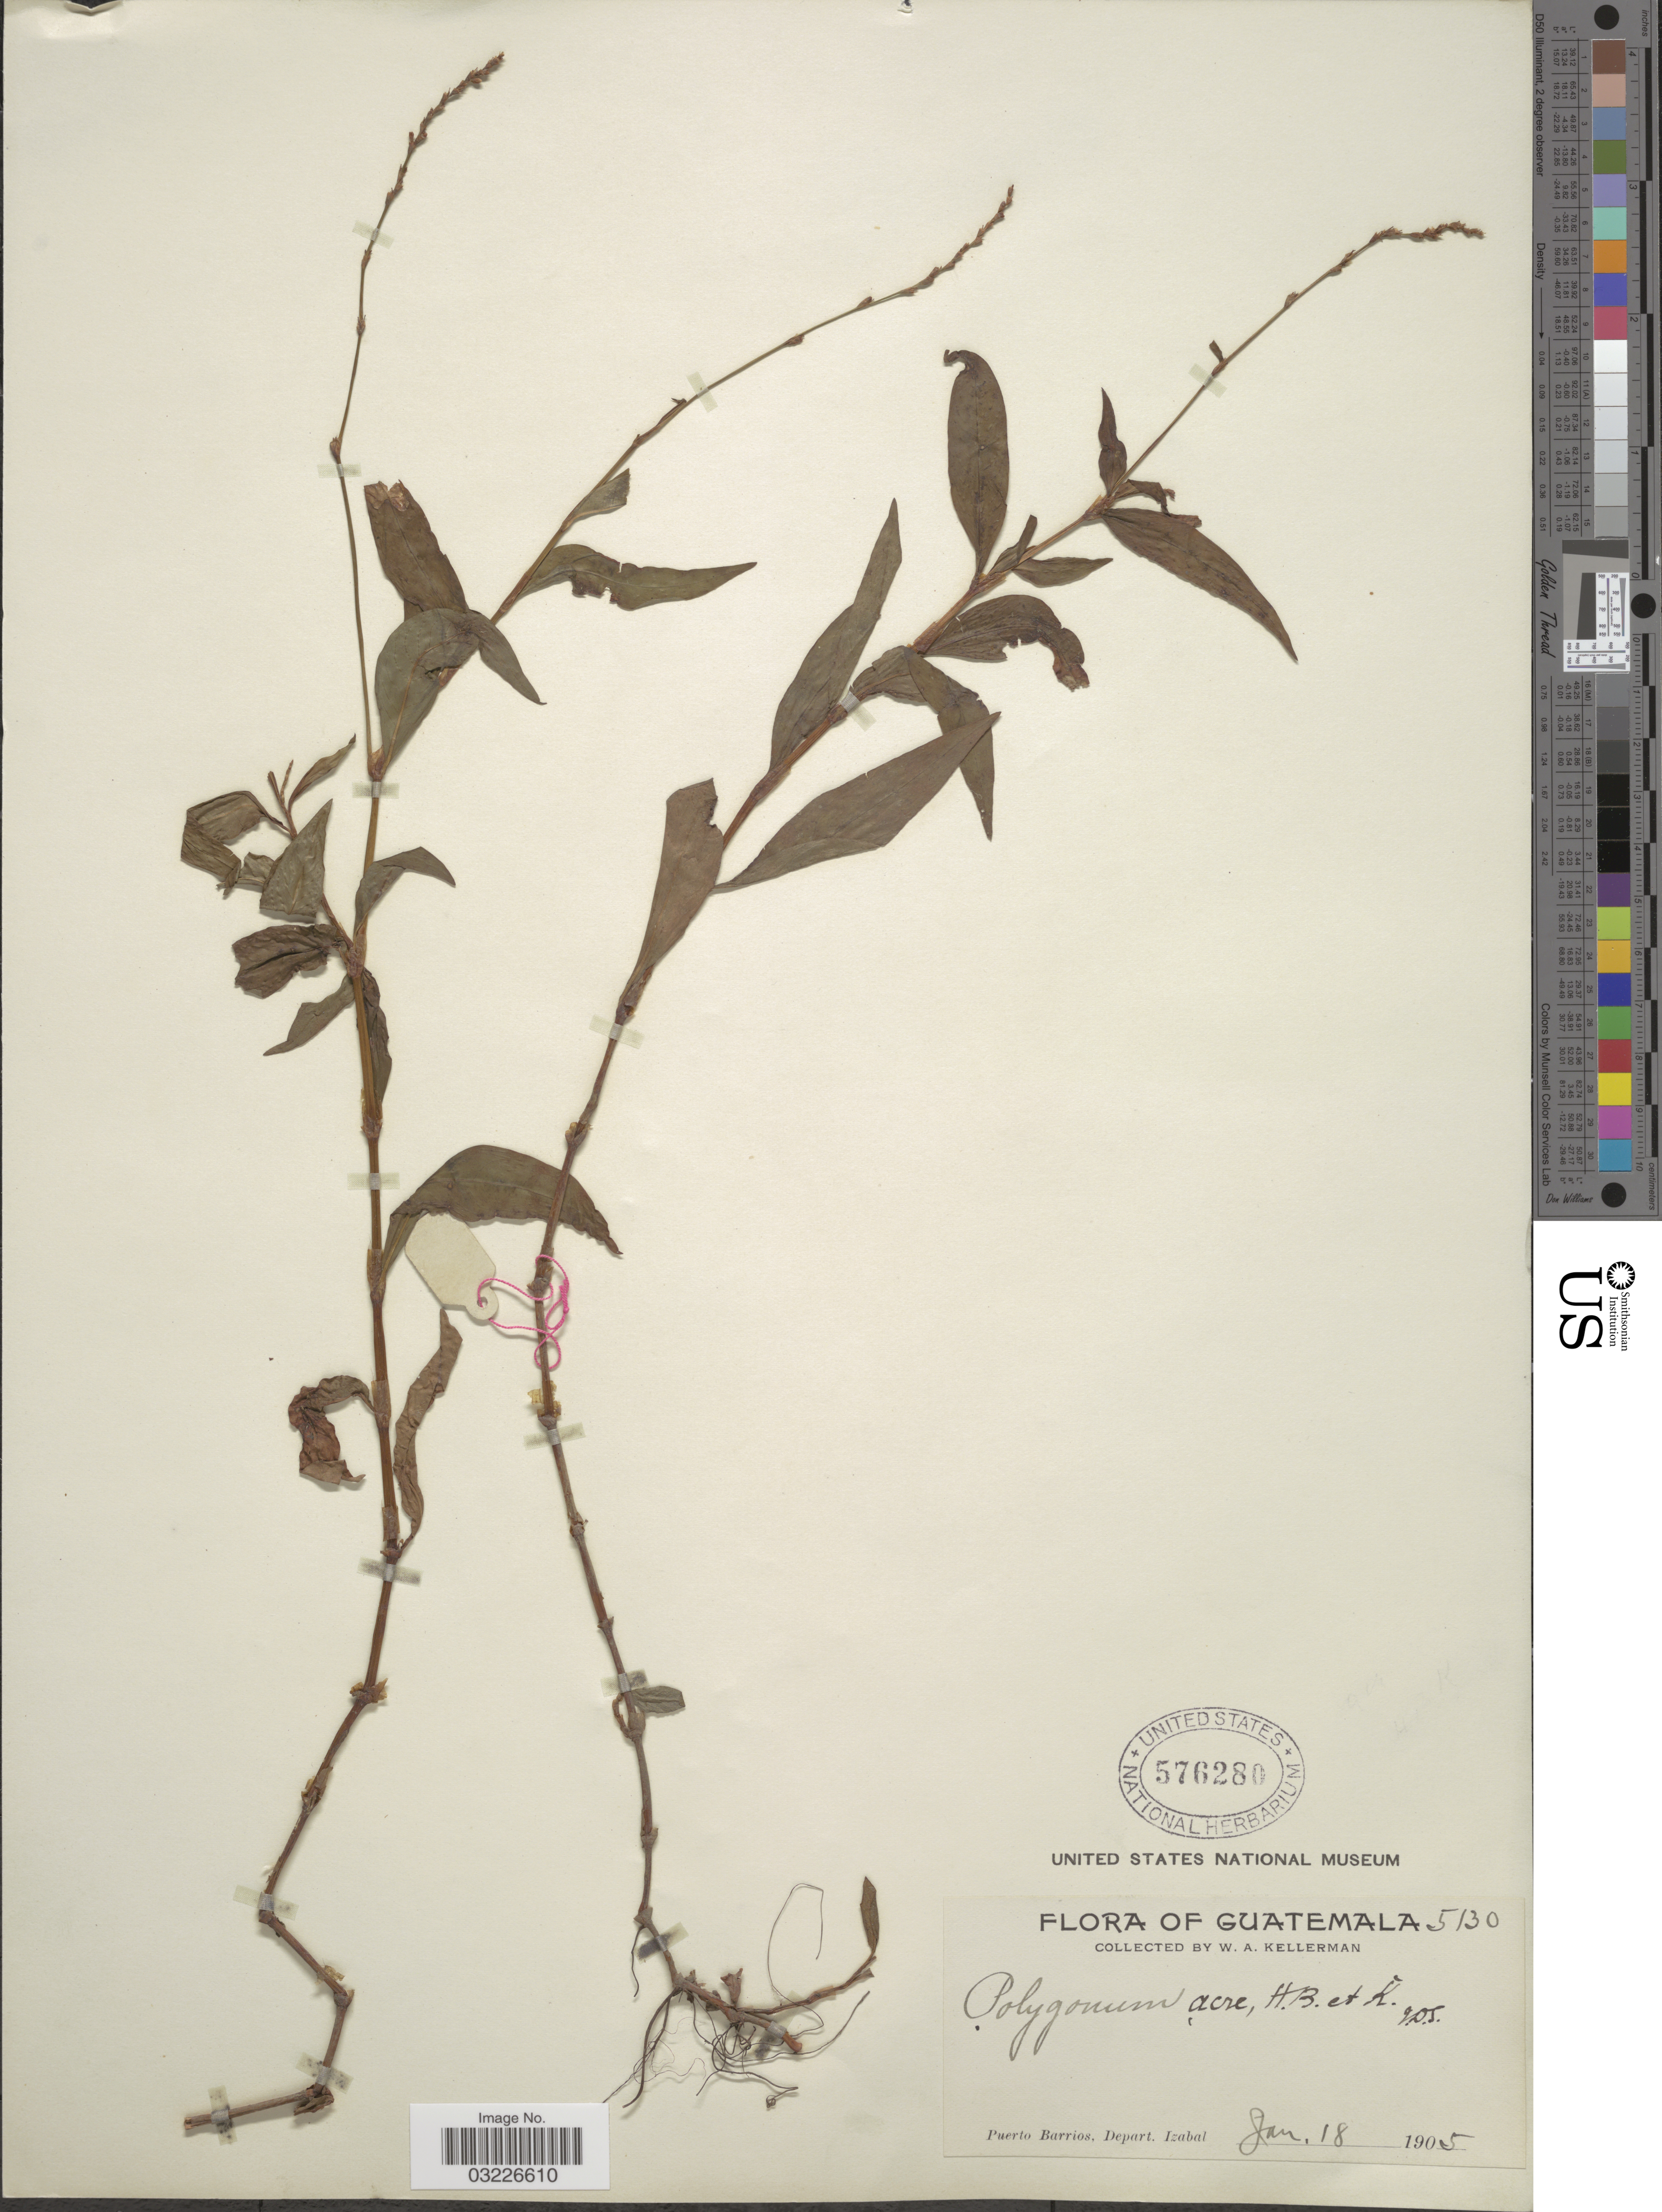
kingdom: Plantae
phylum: Tracheophyta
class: Magnoliopsida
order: Caryophyllales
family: Polygonaceae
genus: Polygonum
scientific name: Polygonum opelousanum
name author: Riddell ex Small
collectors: W. Kellerman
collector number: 5130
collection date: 1905-01-18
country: Guatemala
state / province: Izabal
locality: Puerto Barrios, Depart. Izabal.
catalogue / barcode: US 576280